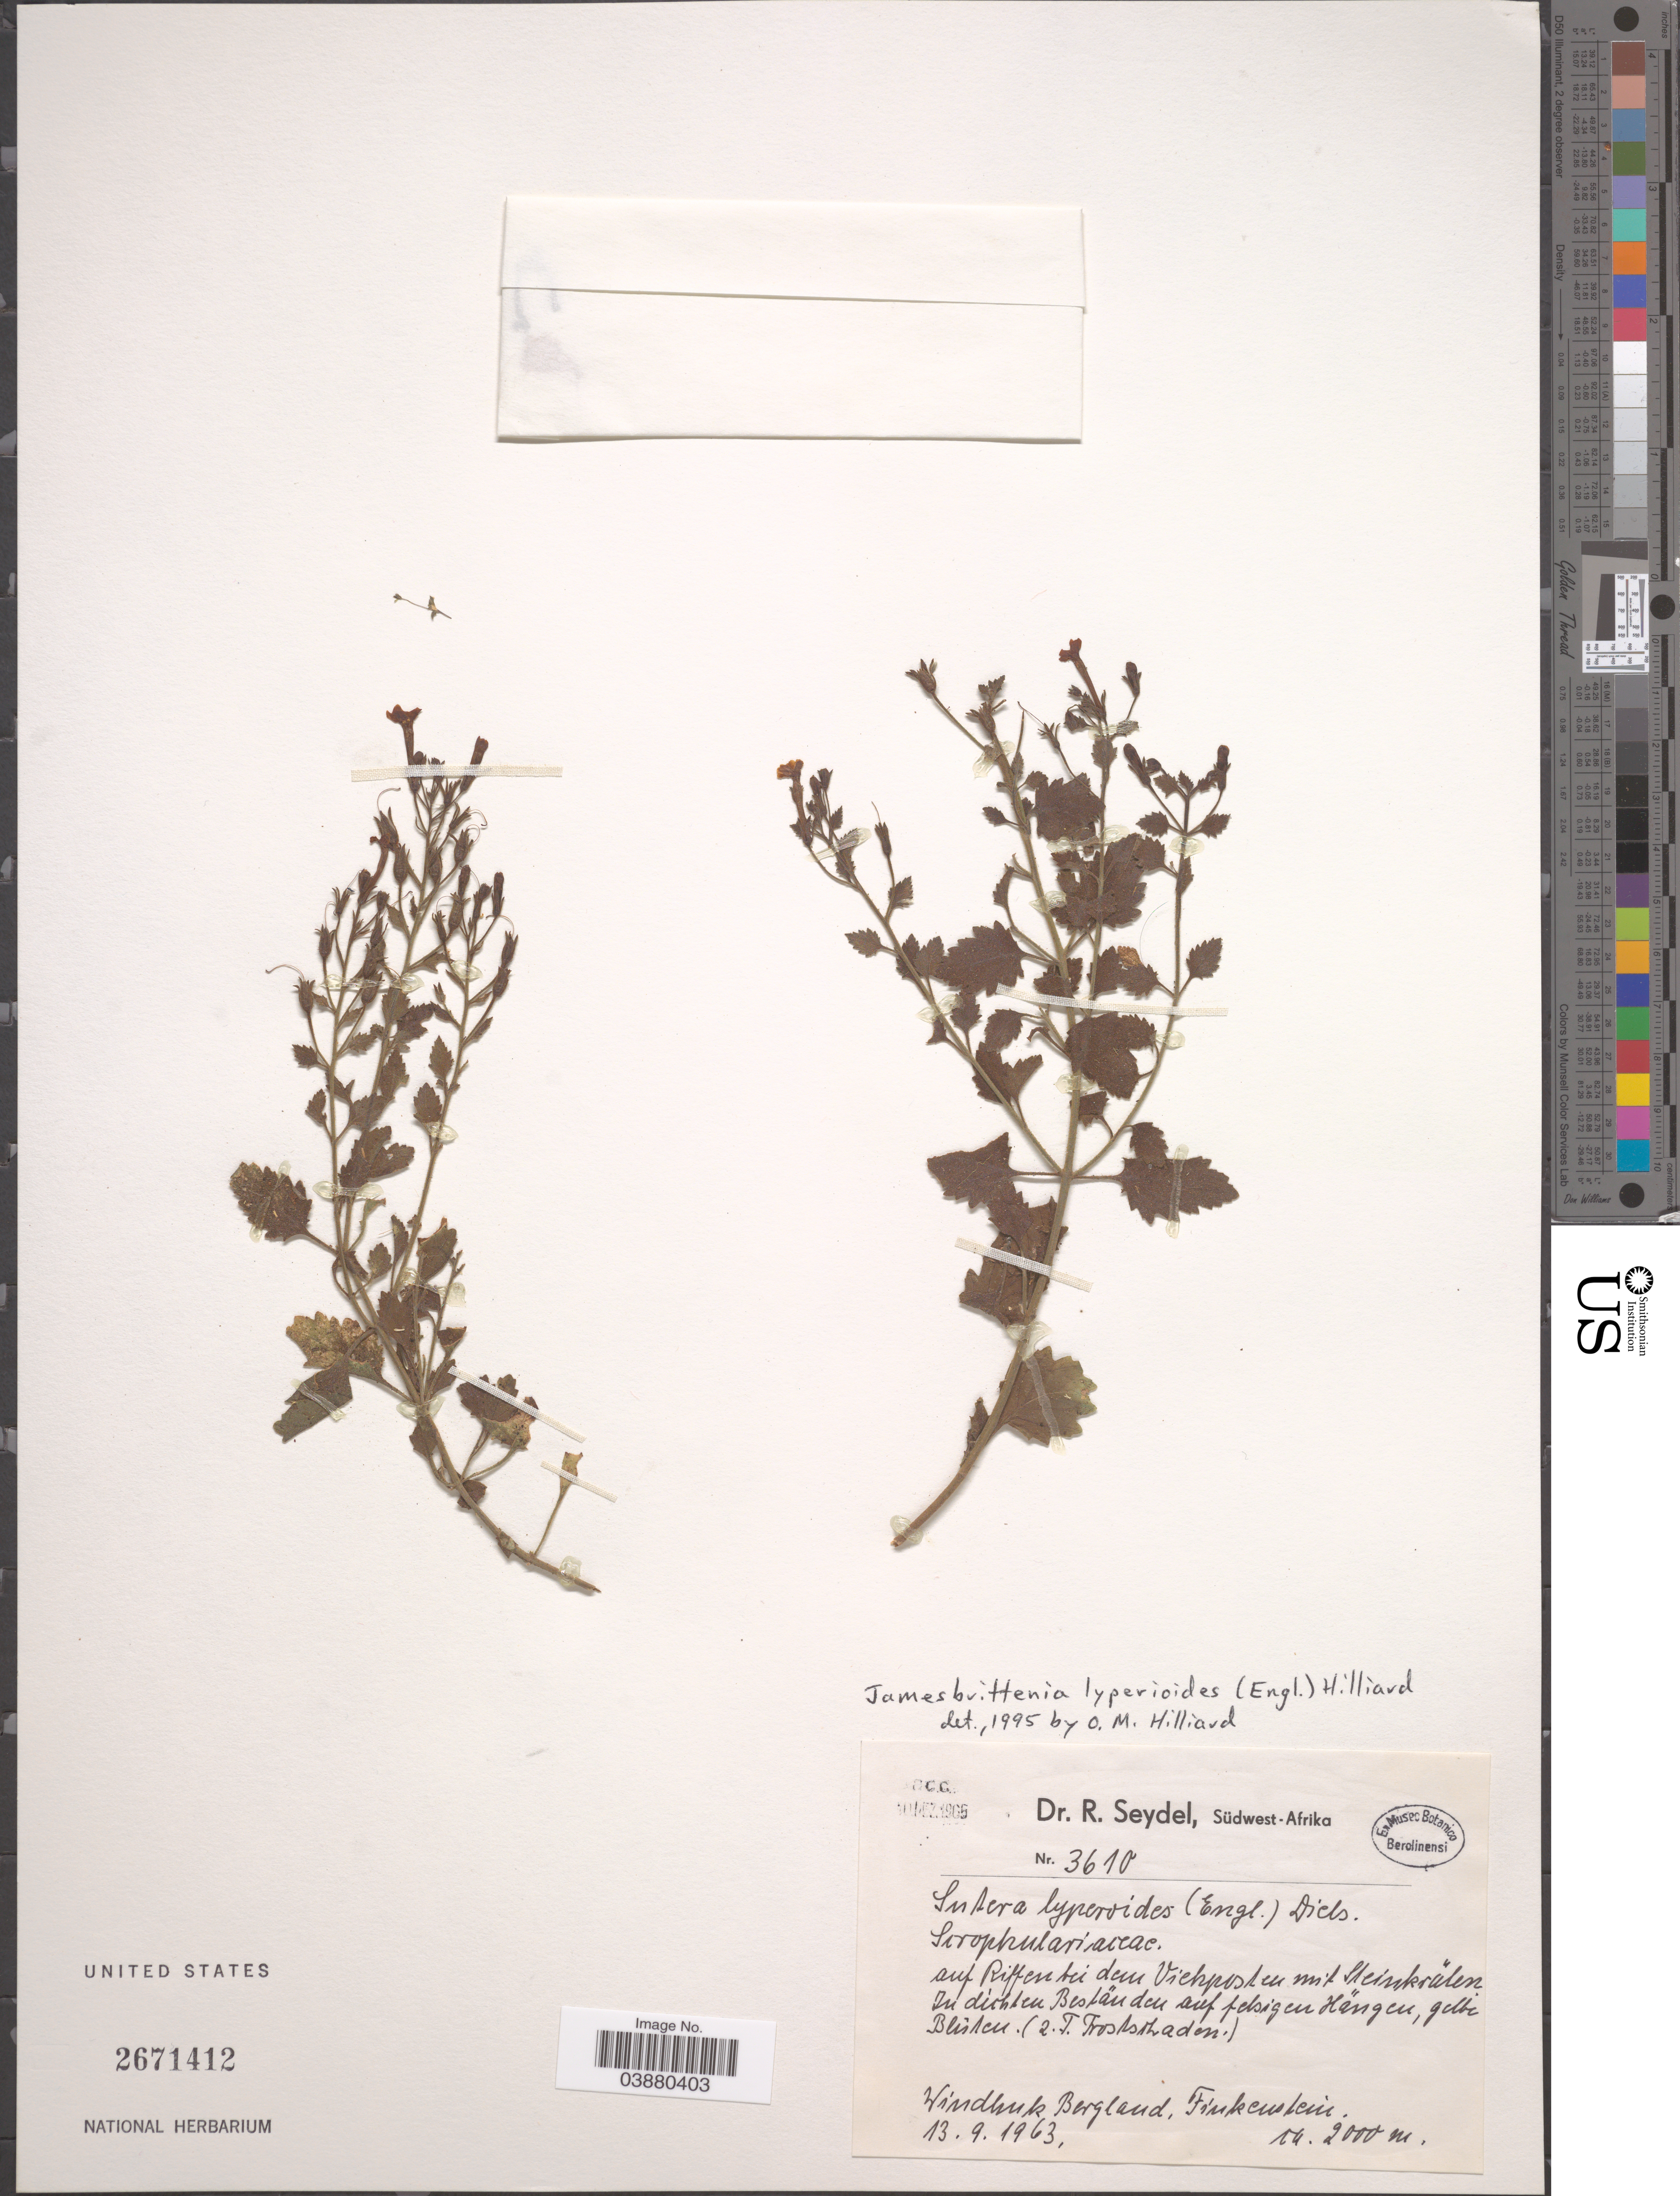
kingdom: Plantae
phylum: Tracheophyta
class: Magnoliopsida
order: Lamiales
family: Scrophulariaceae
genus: Jamesbrittenia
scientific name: Jamesbrittenia lyperioides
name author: (Engl.) Hilliard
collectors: R. Seydel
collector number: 3610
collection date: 1963-09-13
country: Namibia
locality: Südwest-Afrika. Windhuk Bergland, Finkenstein.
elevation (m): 2000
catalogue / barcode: US 2671412